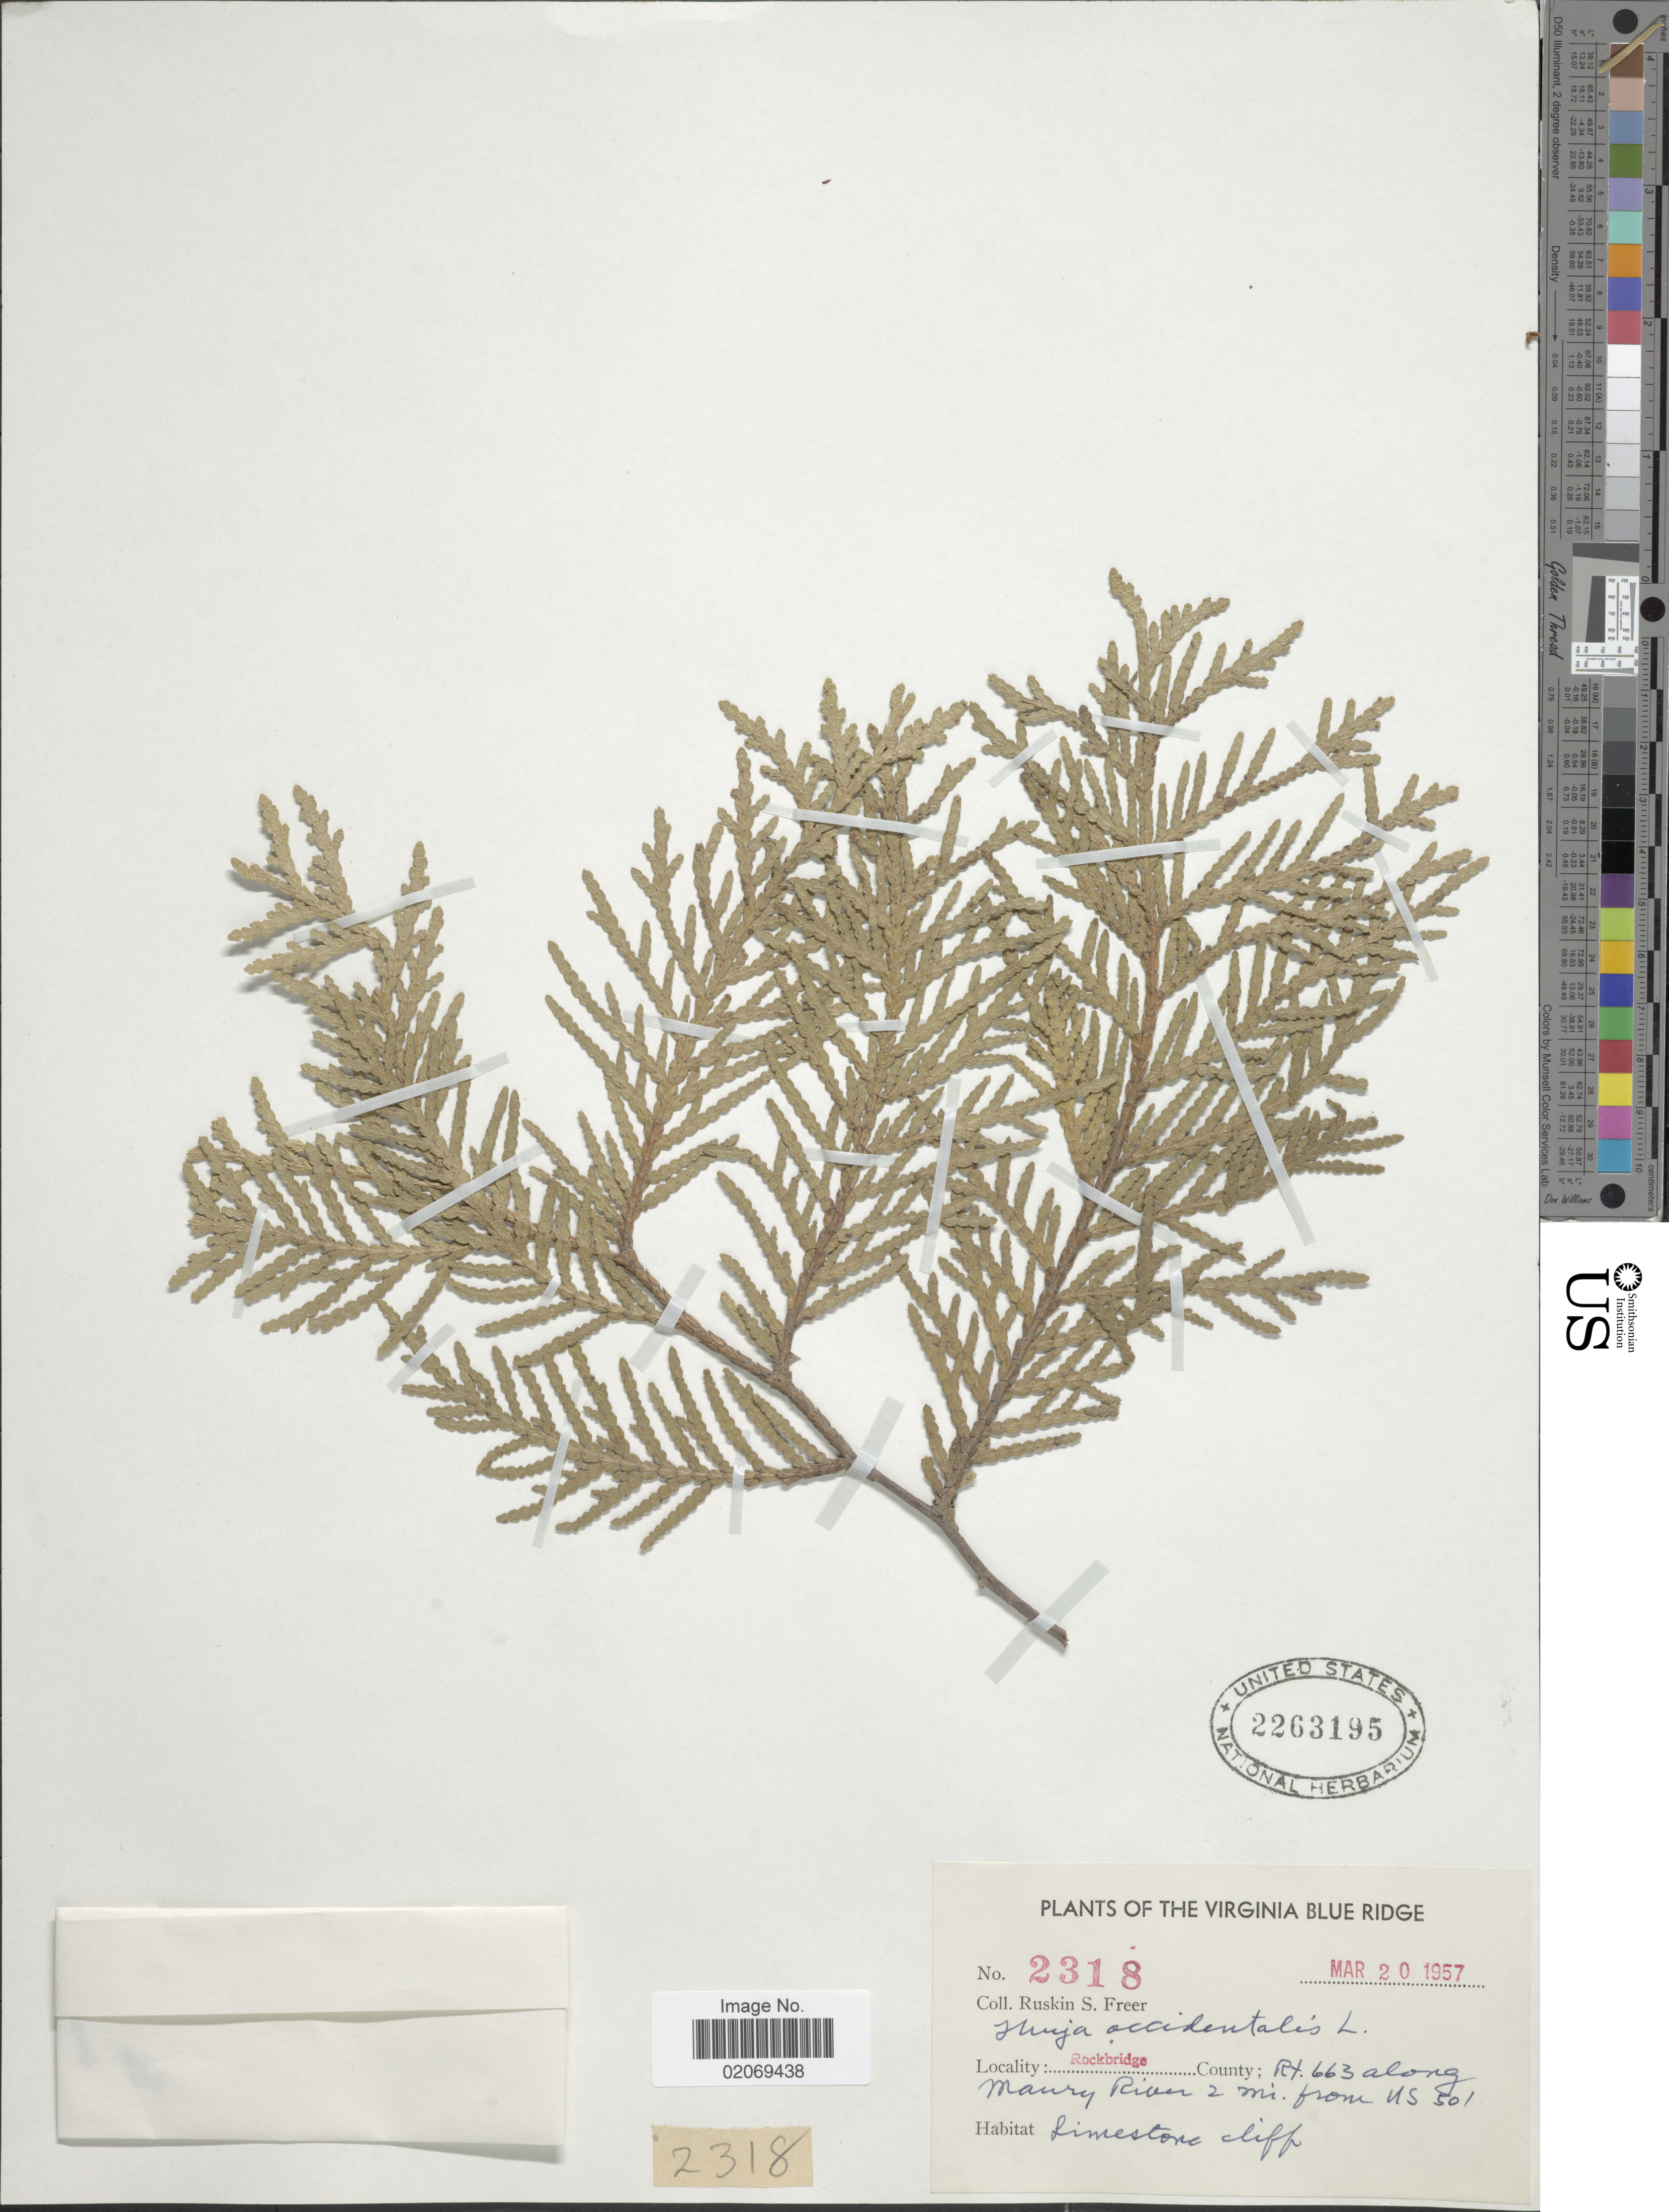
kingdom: Plantae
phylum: Tracheophyta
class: Pinopsida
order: Pinales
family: Cupressaceae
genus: Thuja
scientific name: Thuja occidentalis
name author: L.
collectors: R. Freer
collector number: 2318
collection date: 1957-03-20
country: United States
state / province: Virginia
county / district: Rockbridge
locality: The Virginia Blue Ridge, Rockbridge County; Rt 663 along Maury River 2 mi from US 501, Limestone cliff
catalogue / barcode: US 2263195